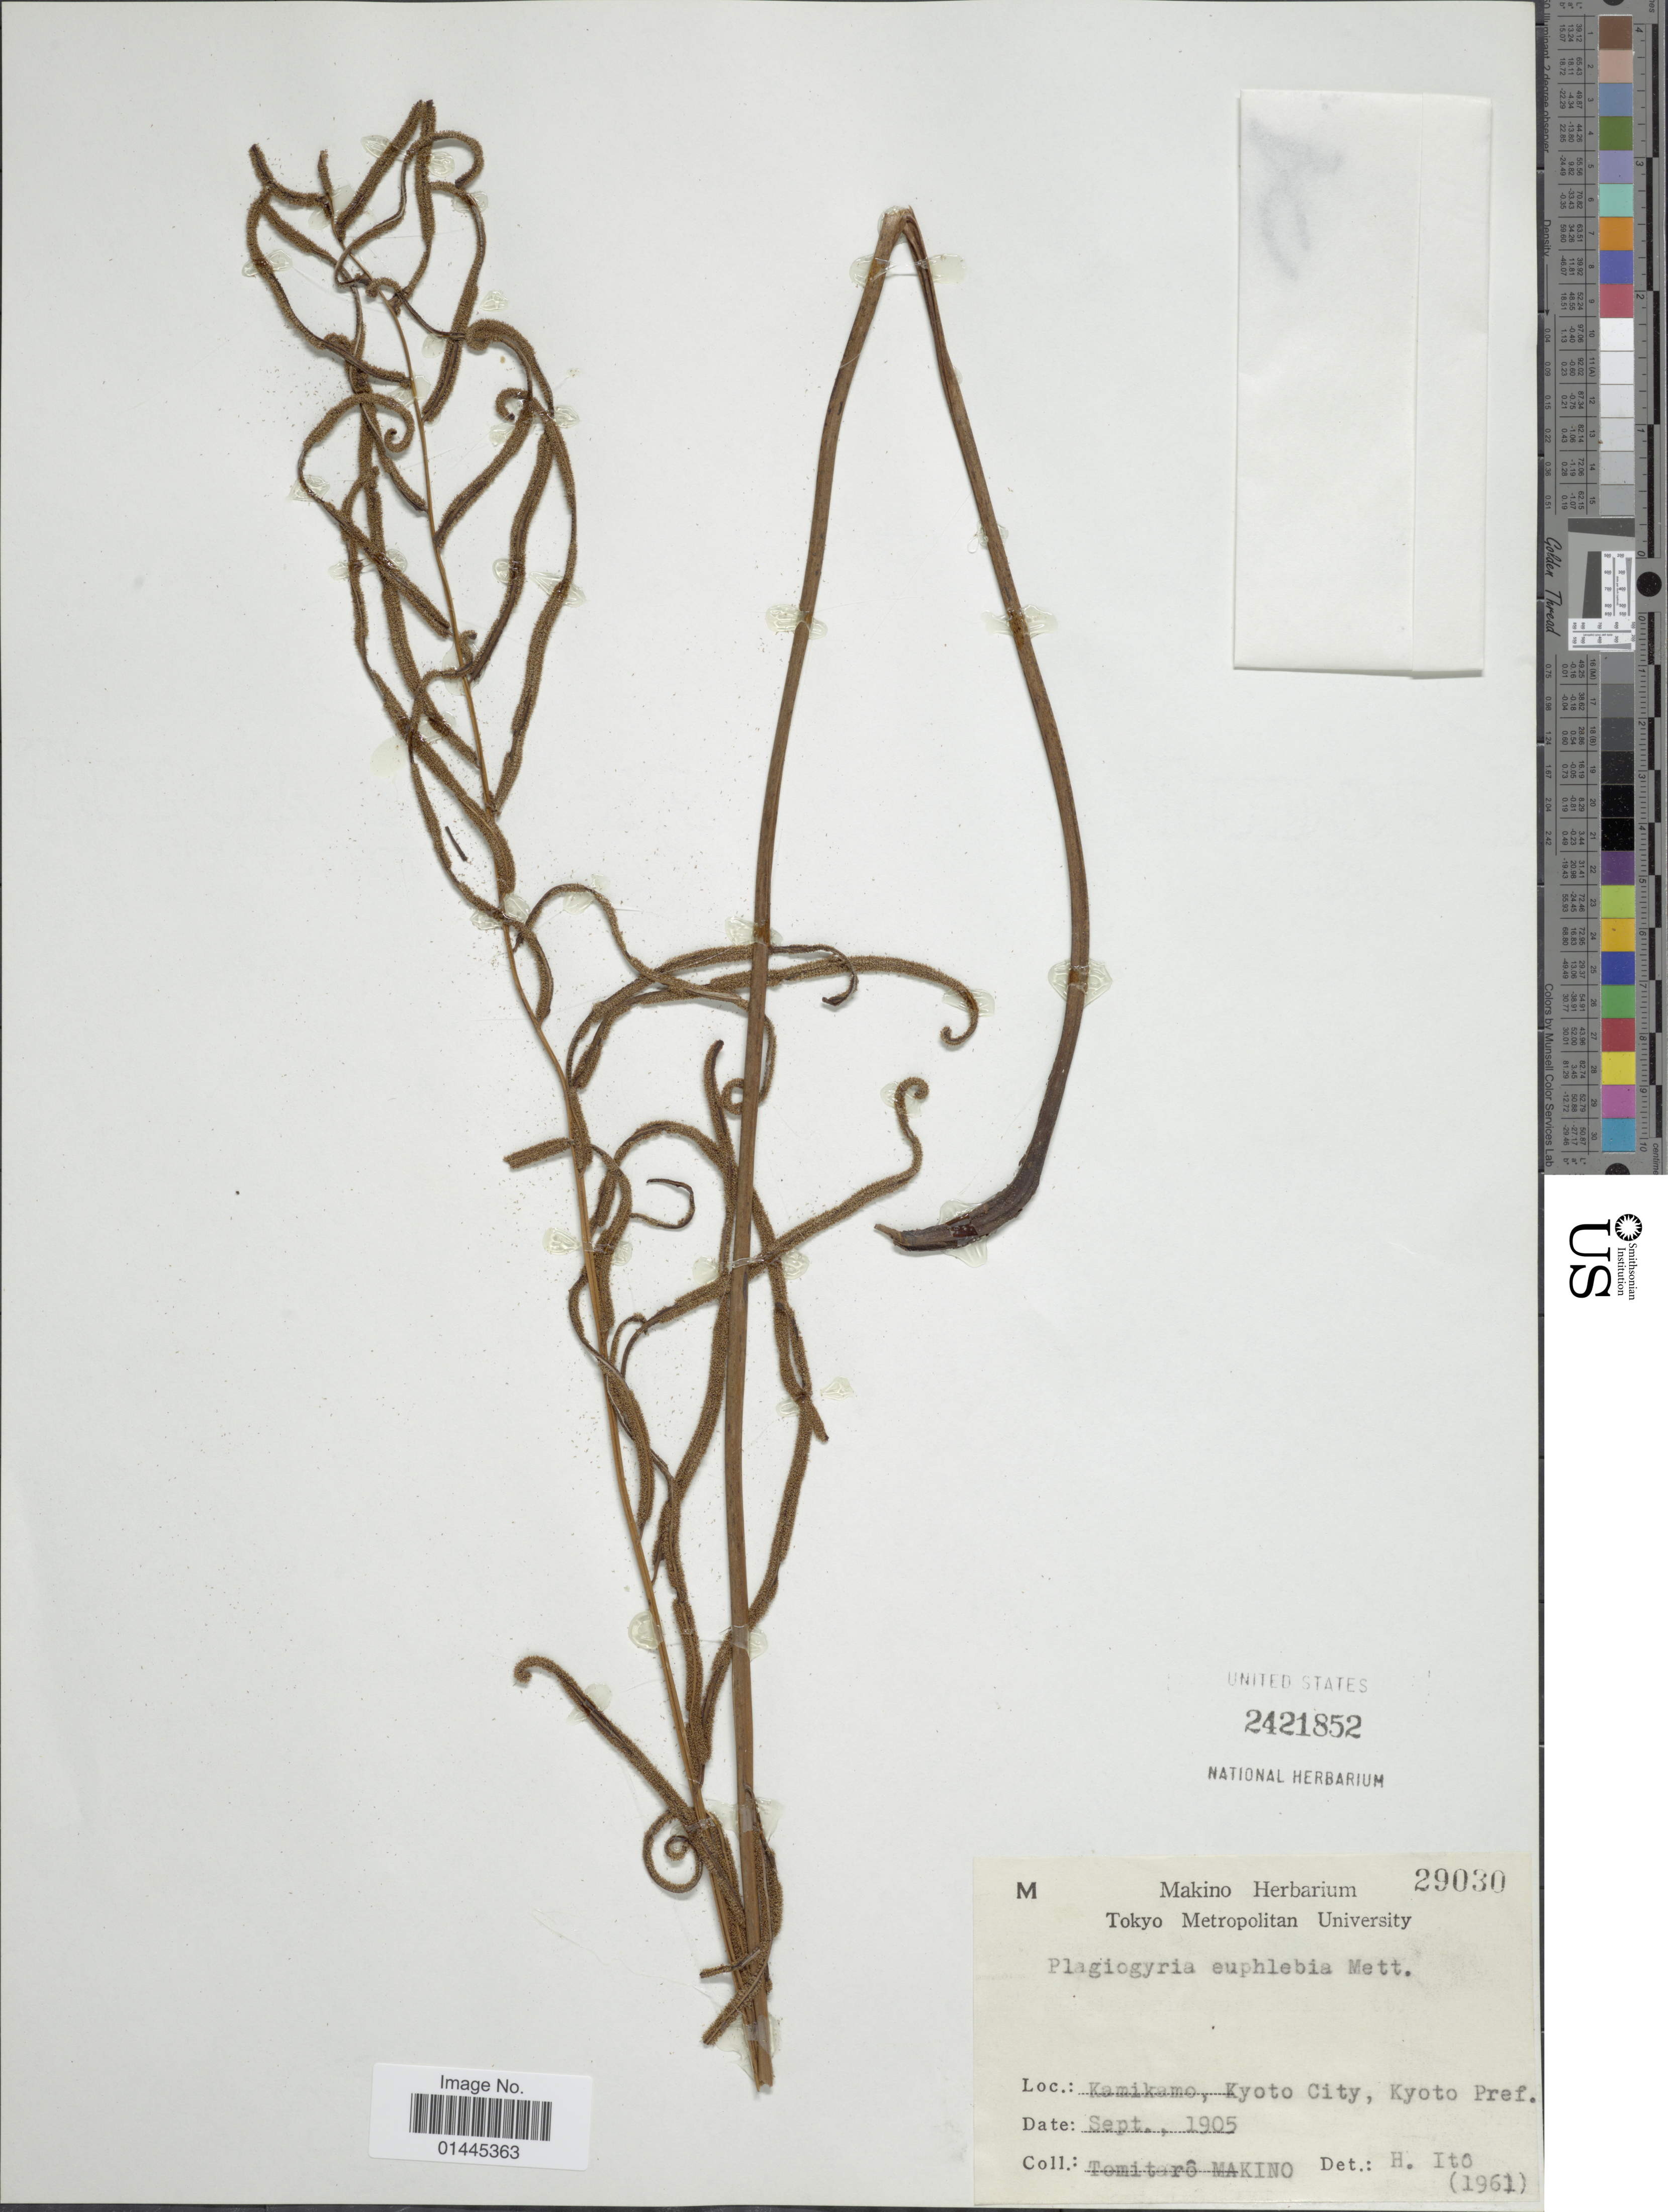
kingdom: Plantae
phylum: Tracheophyta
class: Polypodiopsida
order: Cyatheales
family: Plagiogyriaceae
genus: Plagiogyria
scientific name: Plagiogyria euphlebia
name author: (Kunze) Mett.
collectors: T. Makino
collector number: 29030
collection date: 1905-09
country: Japan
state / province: Kyoto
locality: Kamikamo, Kyoto City, Kyoto Pref.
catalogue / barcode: US 2421852